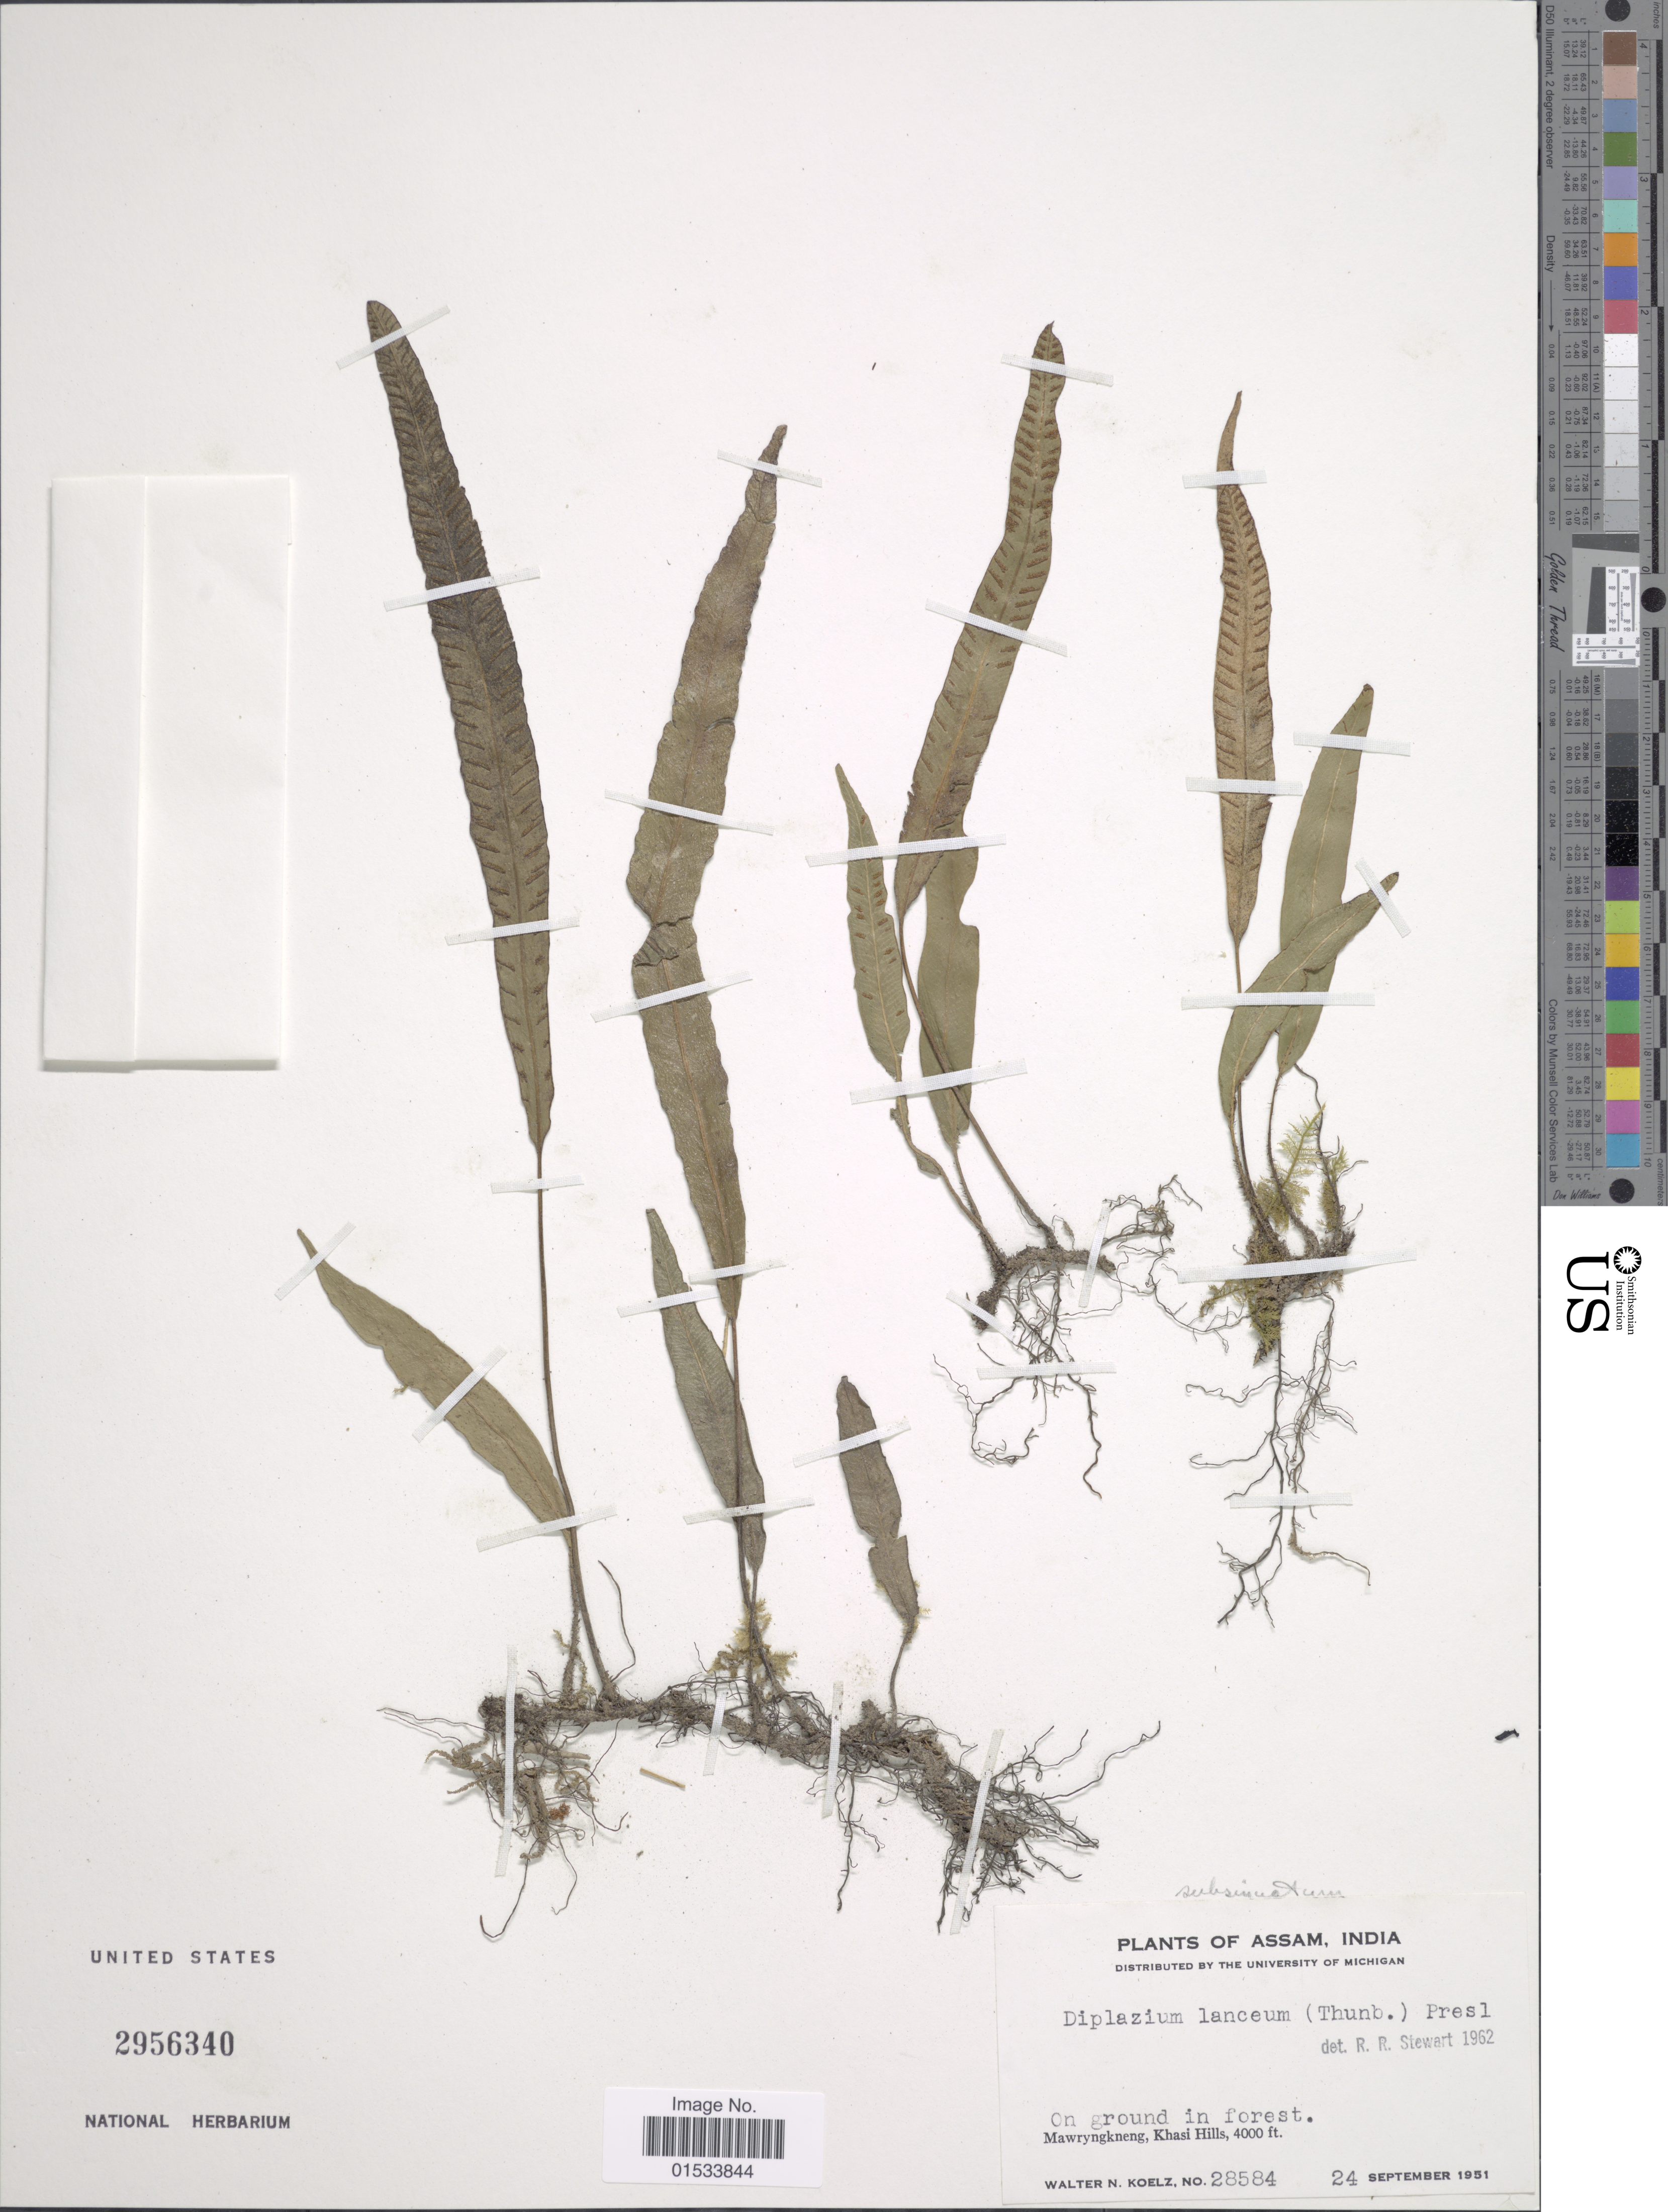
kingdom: Plantae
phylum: Tracheophyta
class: Polypodiopsida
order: Polypodiales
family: Athyriaceae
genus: Diplazium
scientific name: Diplazium lanceum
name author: (Thunb.) C. Presl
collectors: W. N. Koelz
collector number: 28584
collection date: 1951-09-24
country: India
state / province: Meghalaya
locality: Mawryngkneng, Khasi Hills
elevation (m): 1219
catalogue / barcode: US 2956340